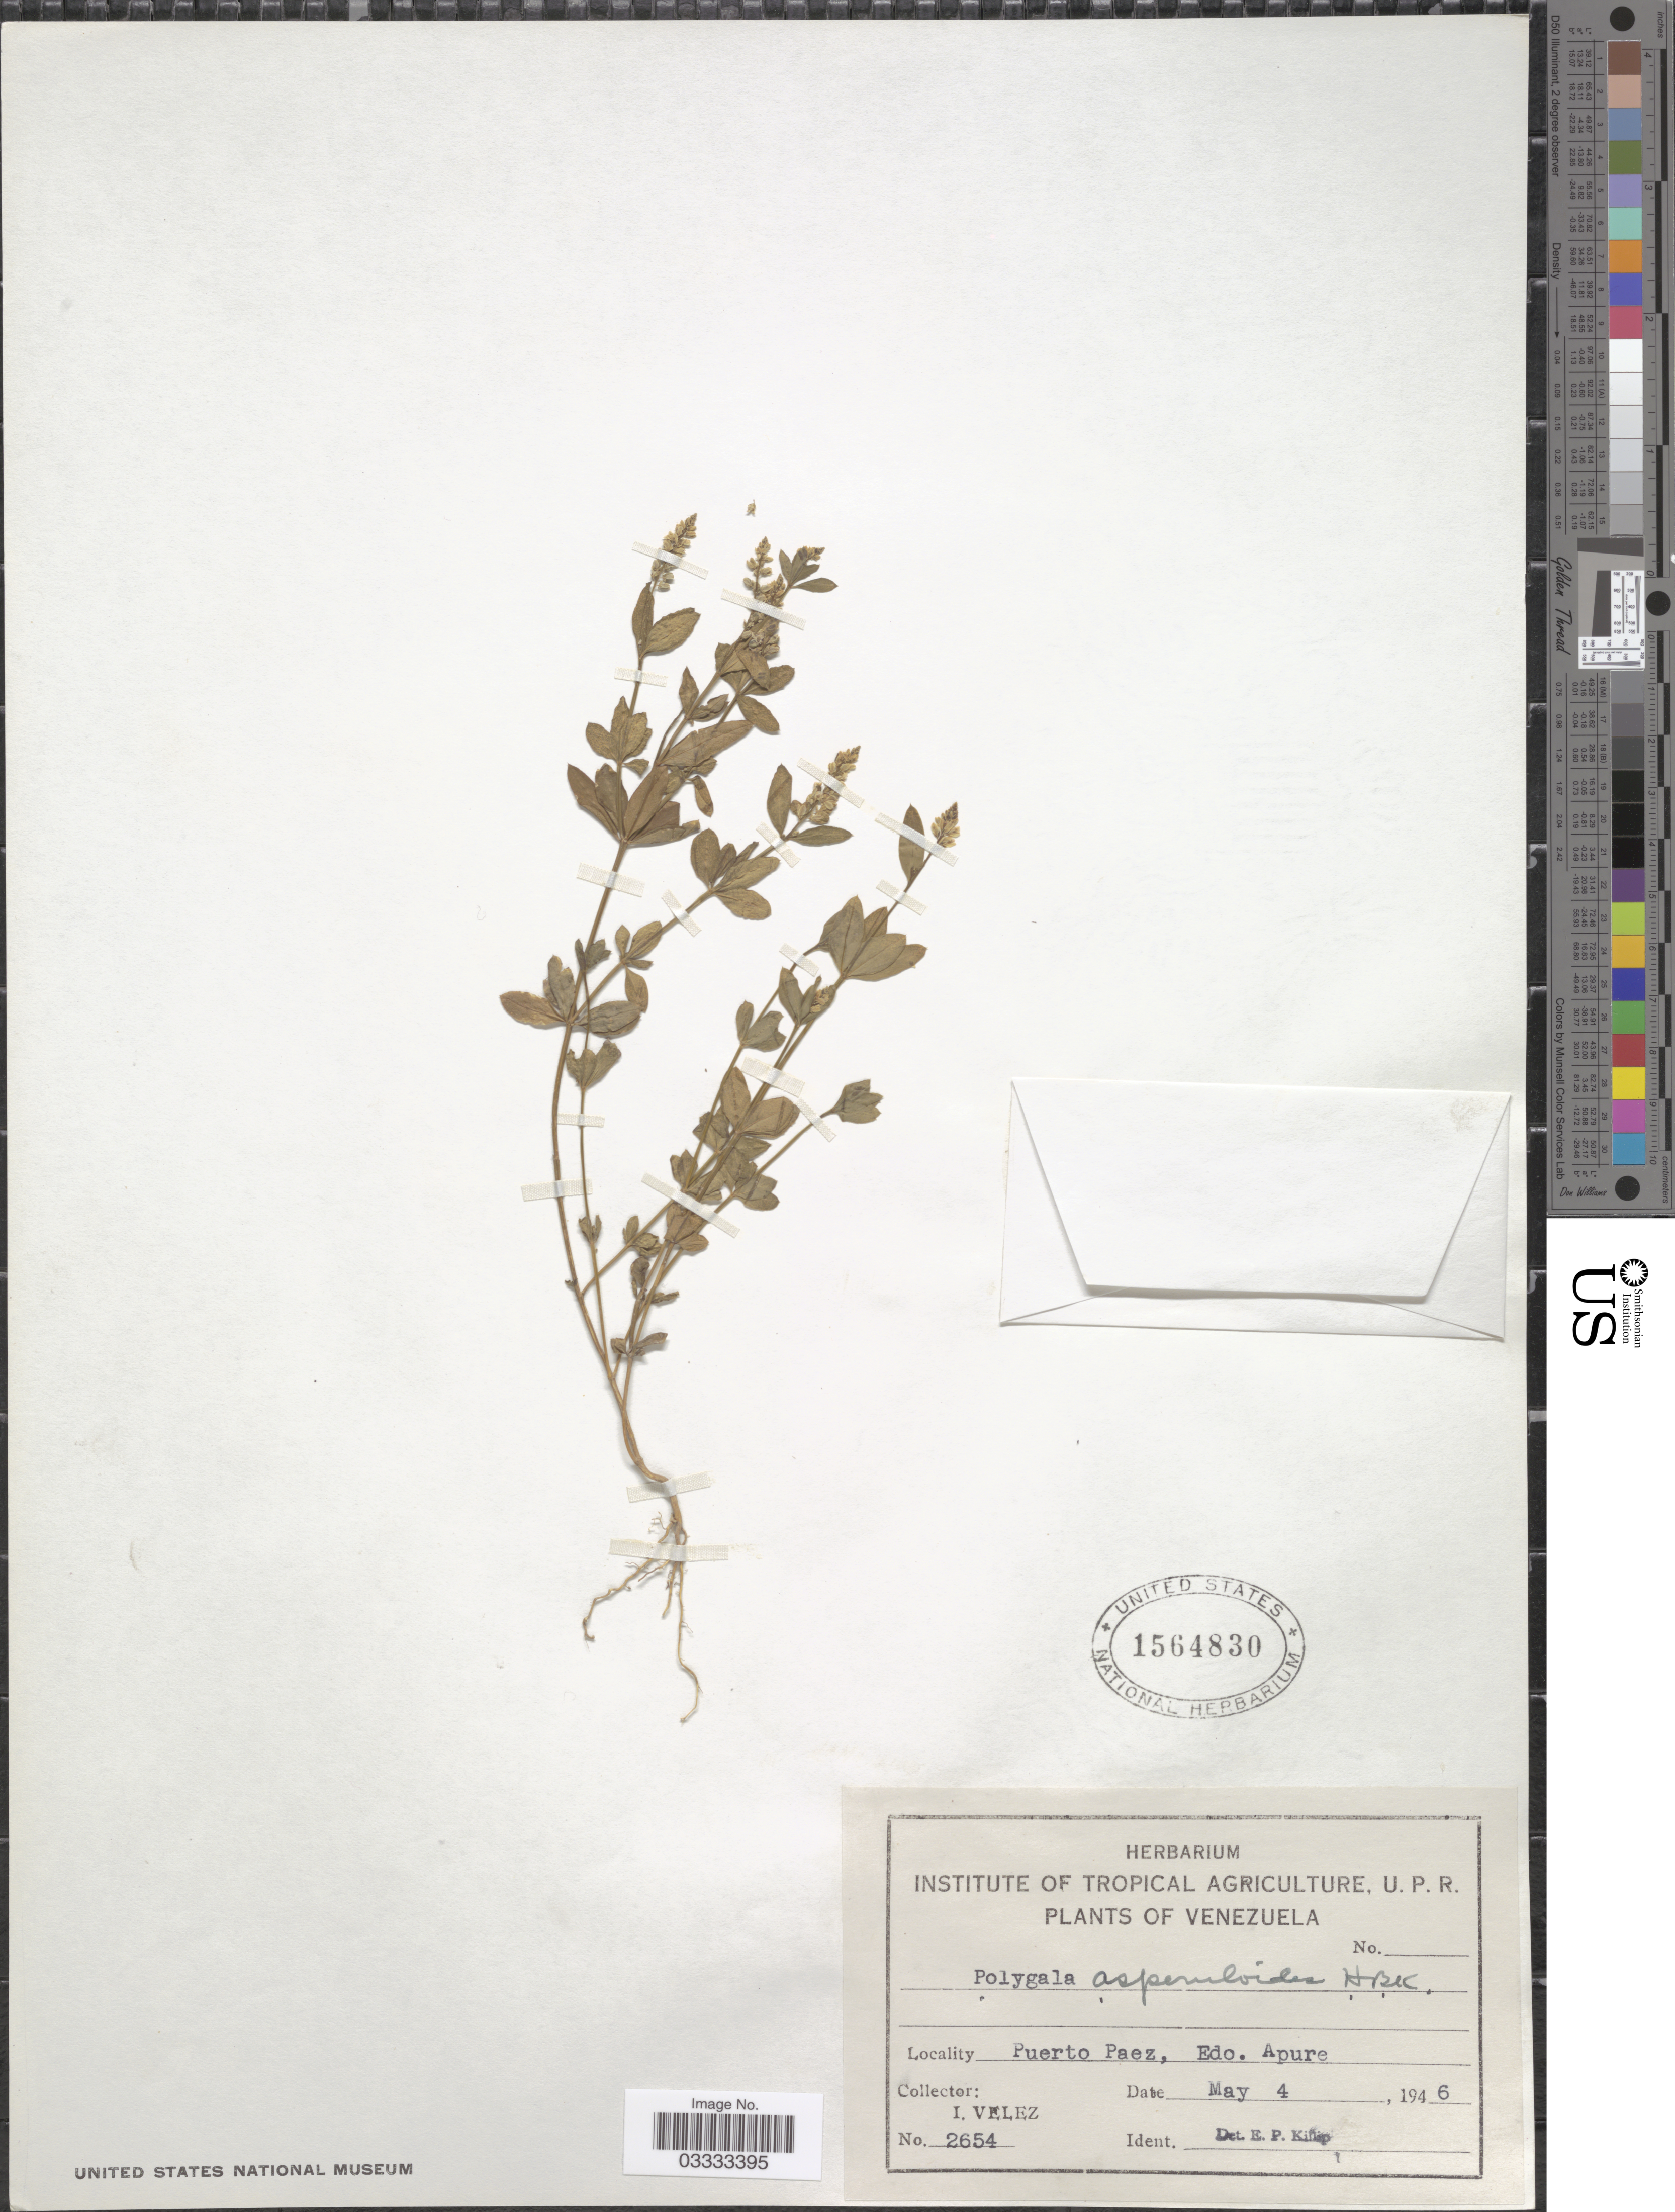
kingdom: Plantae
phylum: Tracheophyta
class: Magnoliopsida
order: Fabales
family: Polygalaceae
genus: Polygala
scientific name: Polygala asperuloides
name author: Kunth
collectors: I. Velez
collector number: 2654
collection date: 1946-05-04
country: Venezuela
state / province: Apure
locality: Puerto Paez.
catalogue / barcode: US 1564830